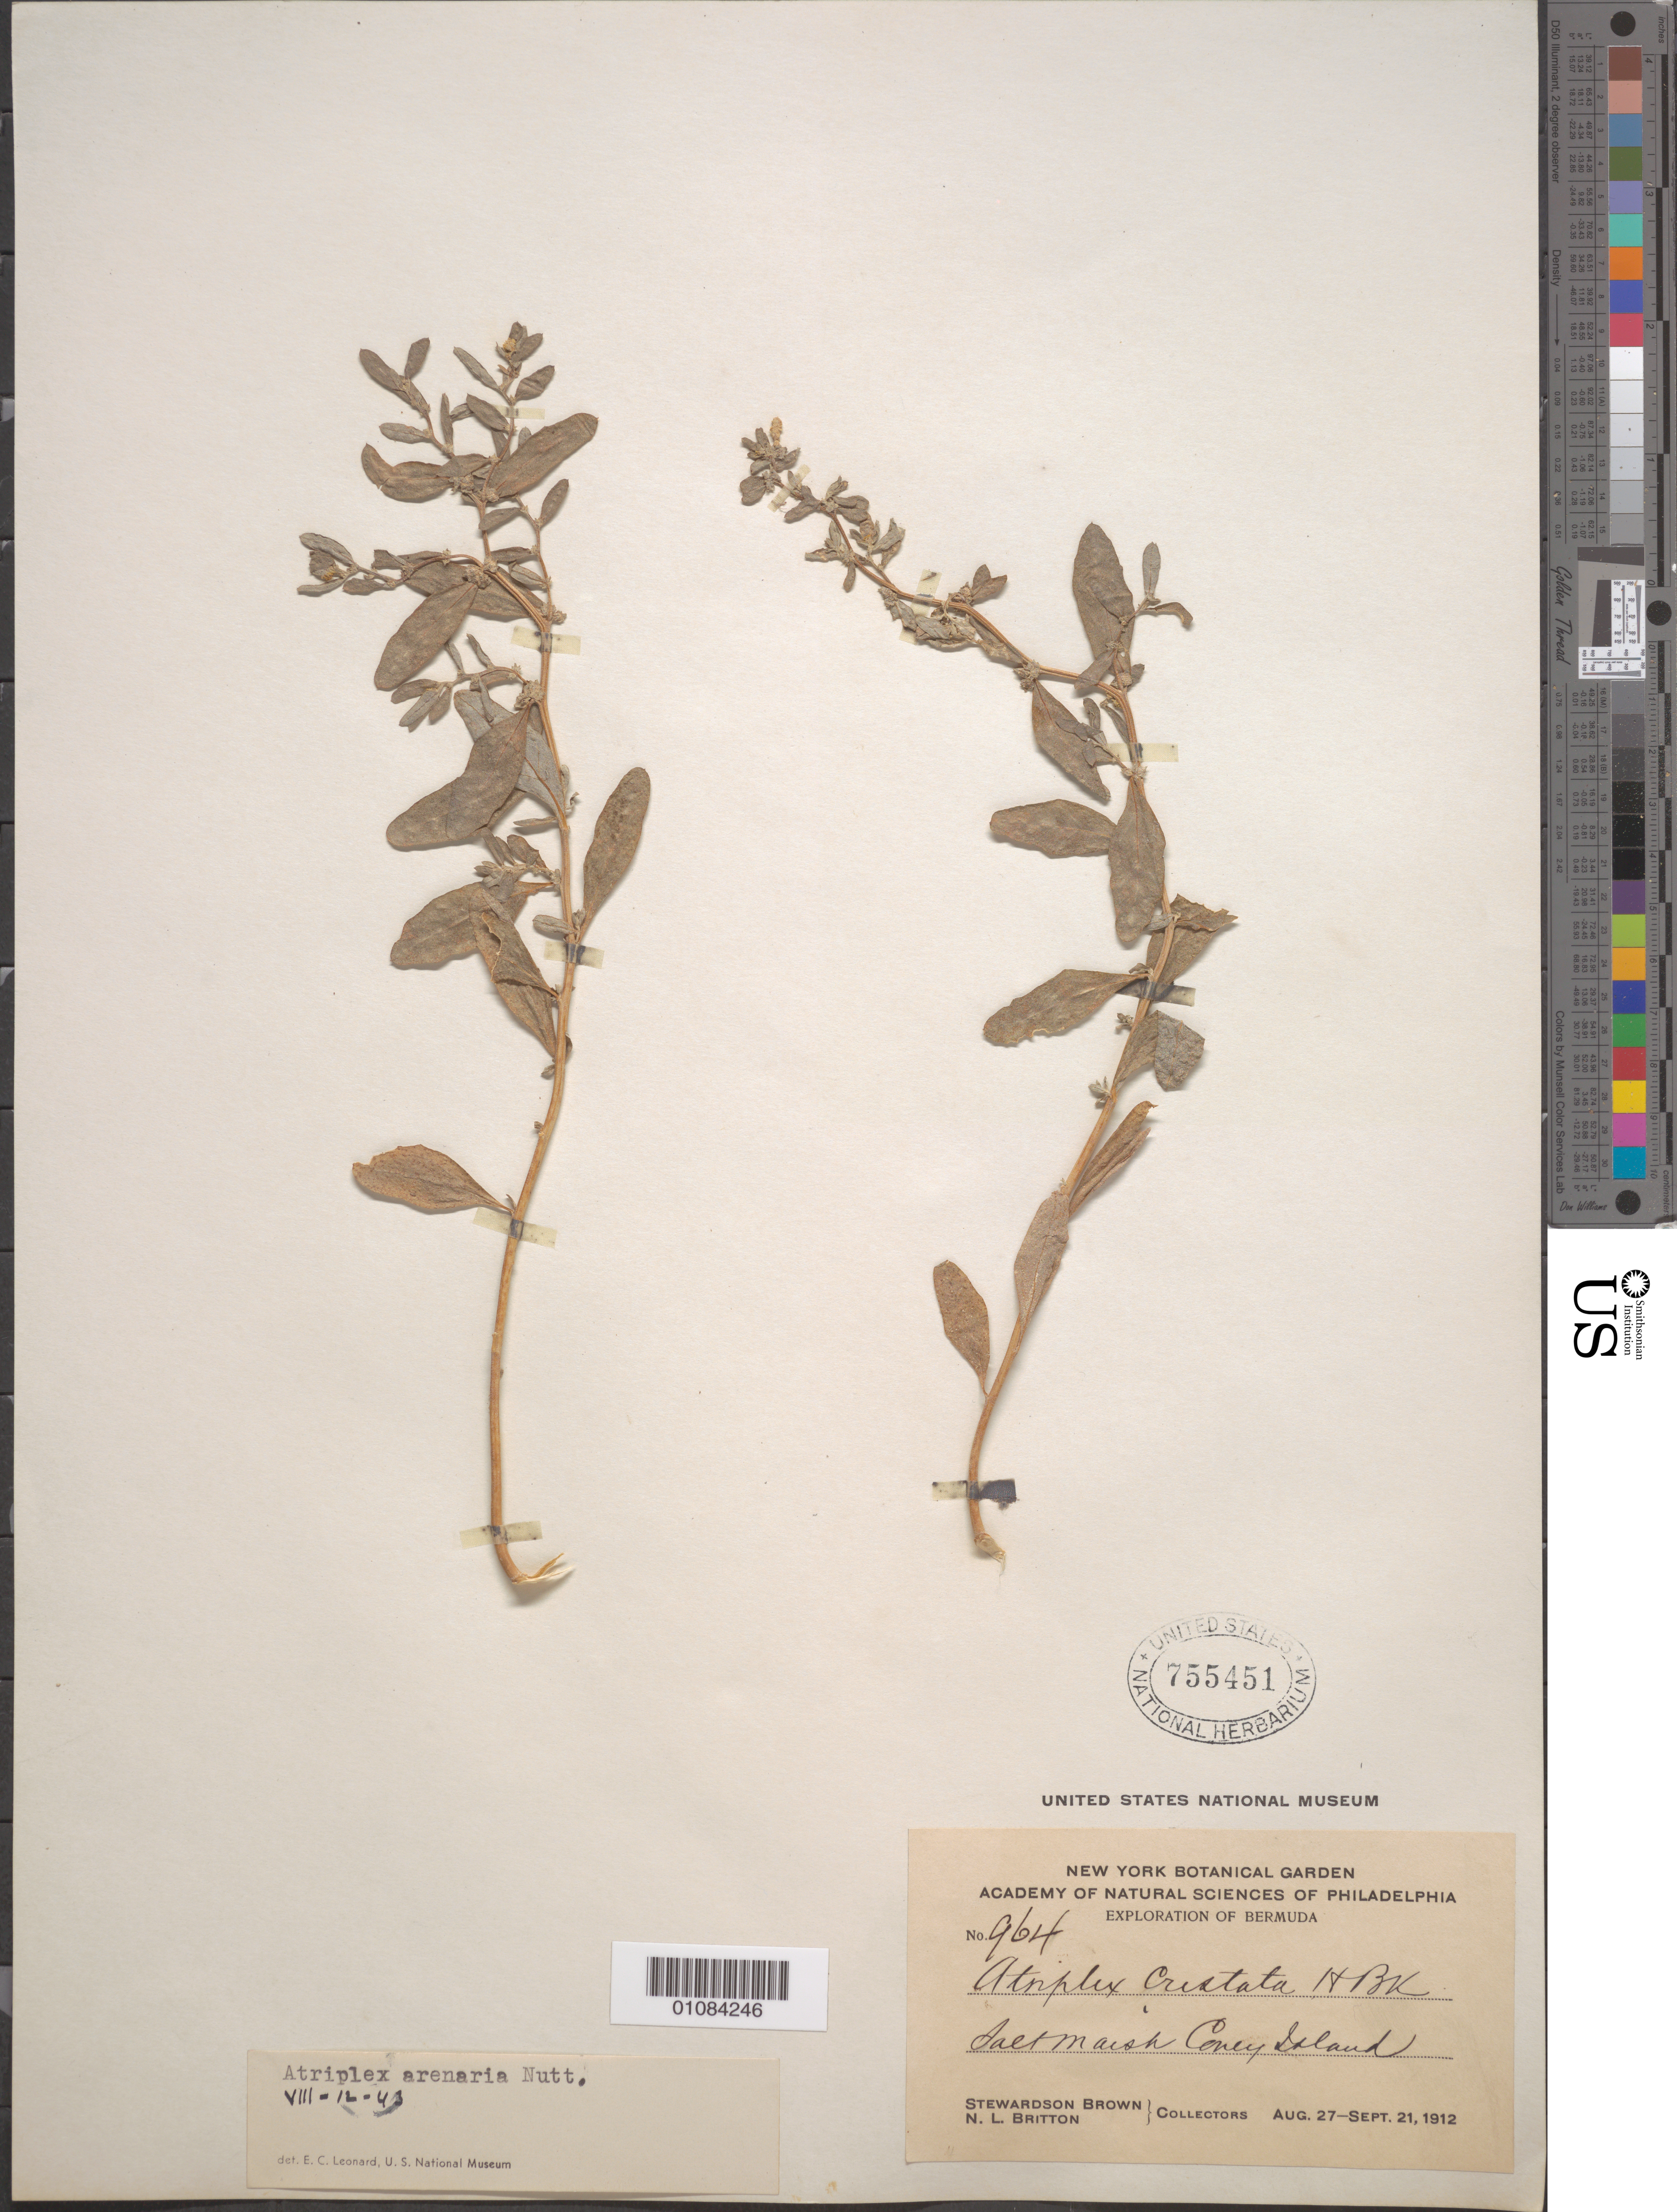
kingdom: Plantae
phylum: Tracheophyta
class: Magnoliopsida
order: Caryophyllales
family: Amaranthaceae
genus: Atriplex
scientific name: Atriplex arenaria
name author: Nutt.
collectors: S. Brown & N. Britton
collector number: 964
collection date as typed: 27 Aug 1912 to 21 Sep 1912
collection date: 1912-08-27/1912-09-21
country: Bermuda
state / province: St. George's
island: Bermuda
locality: Coney Island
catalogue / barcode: US 755451